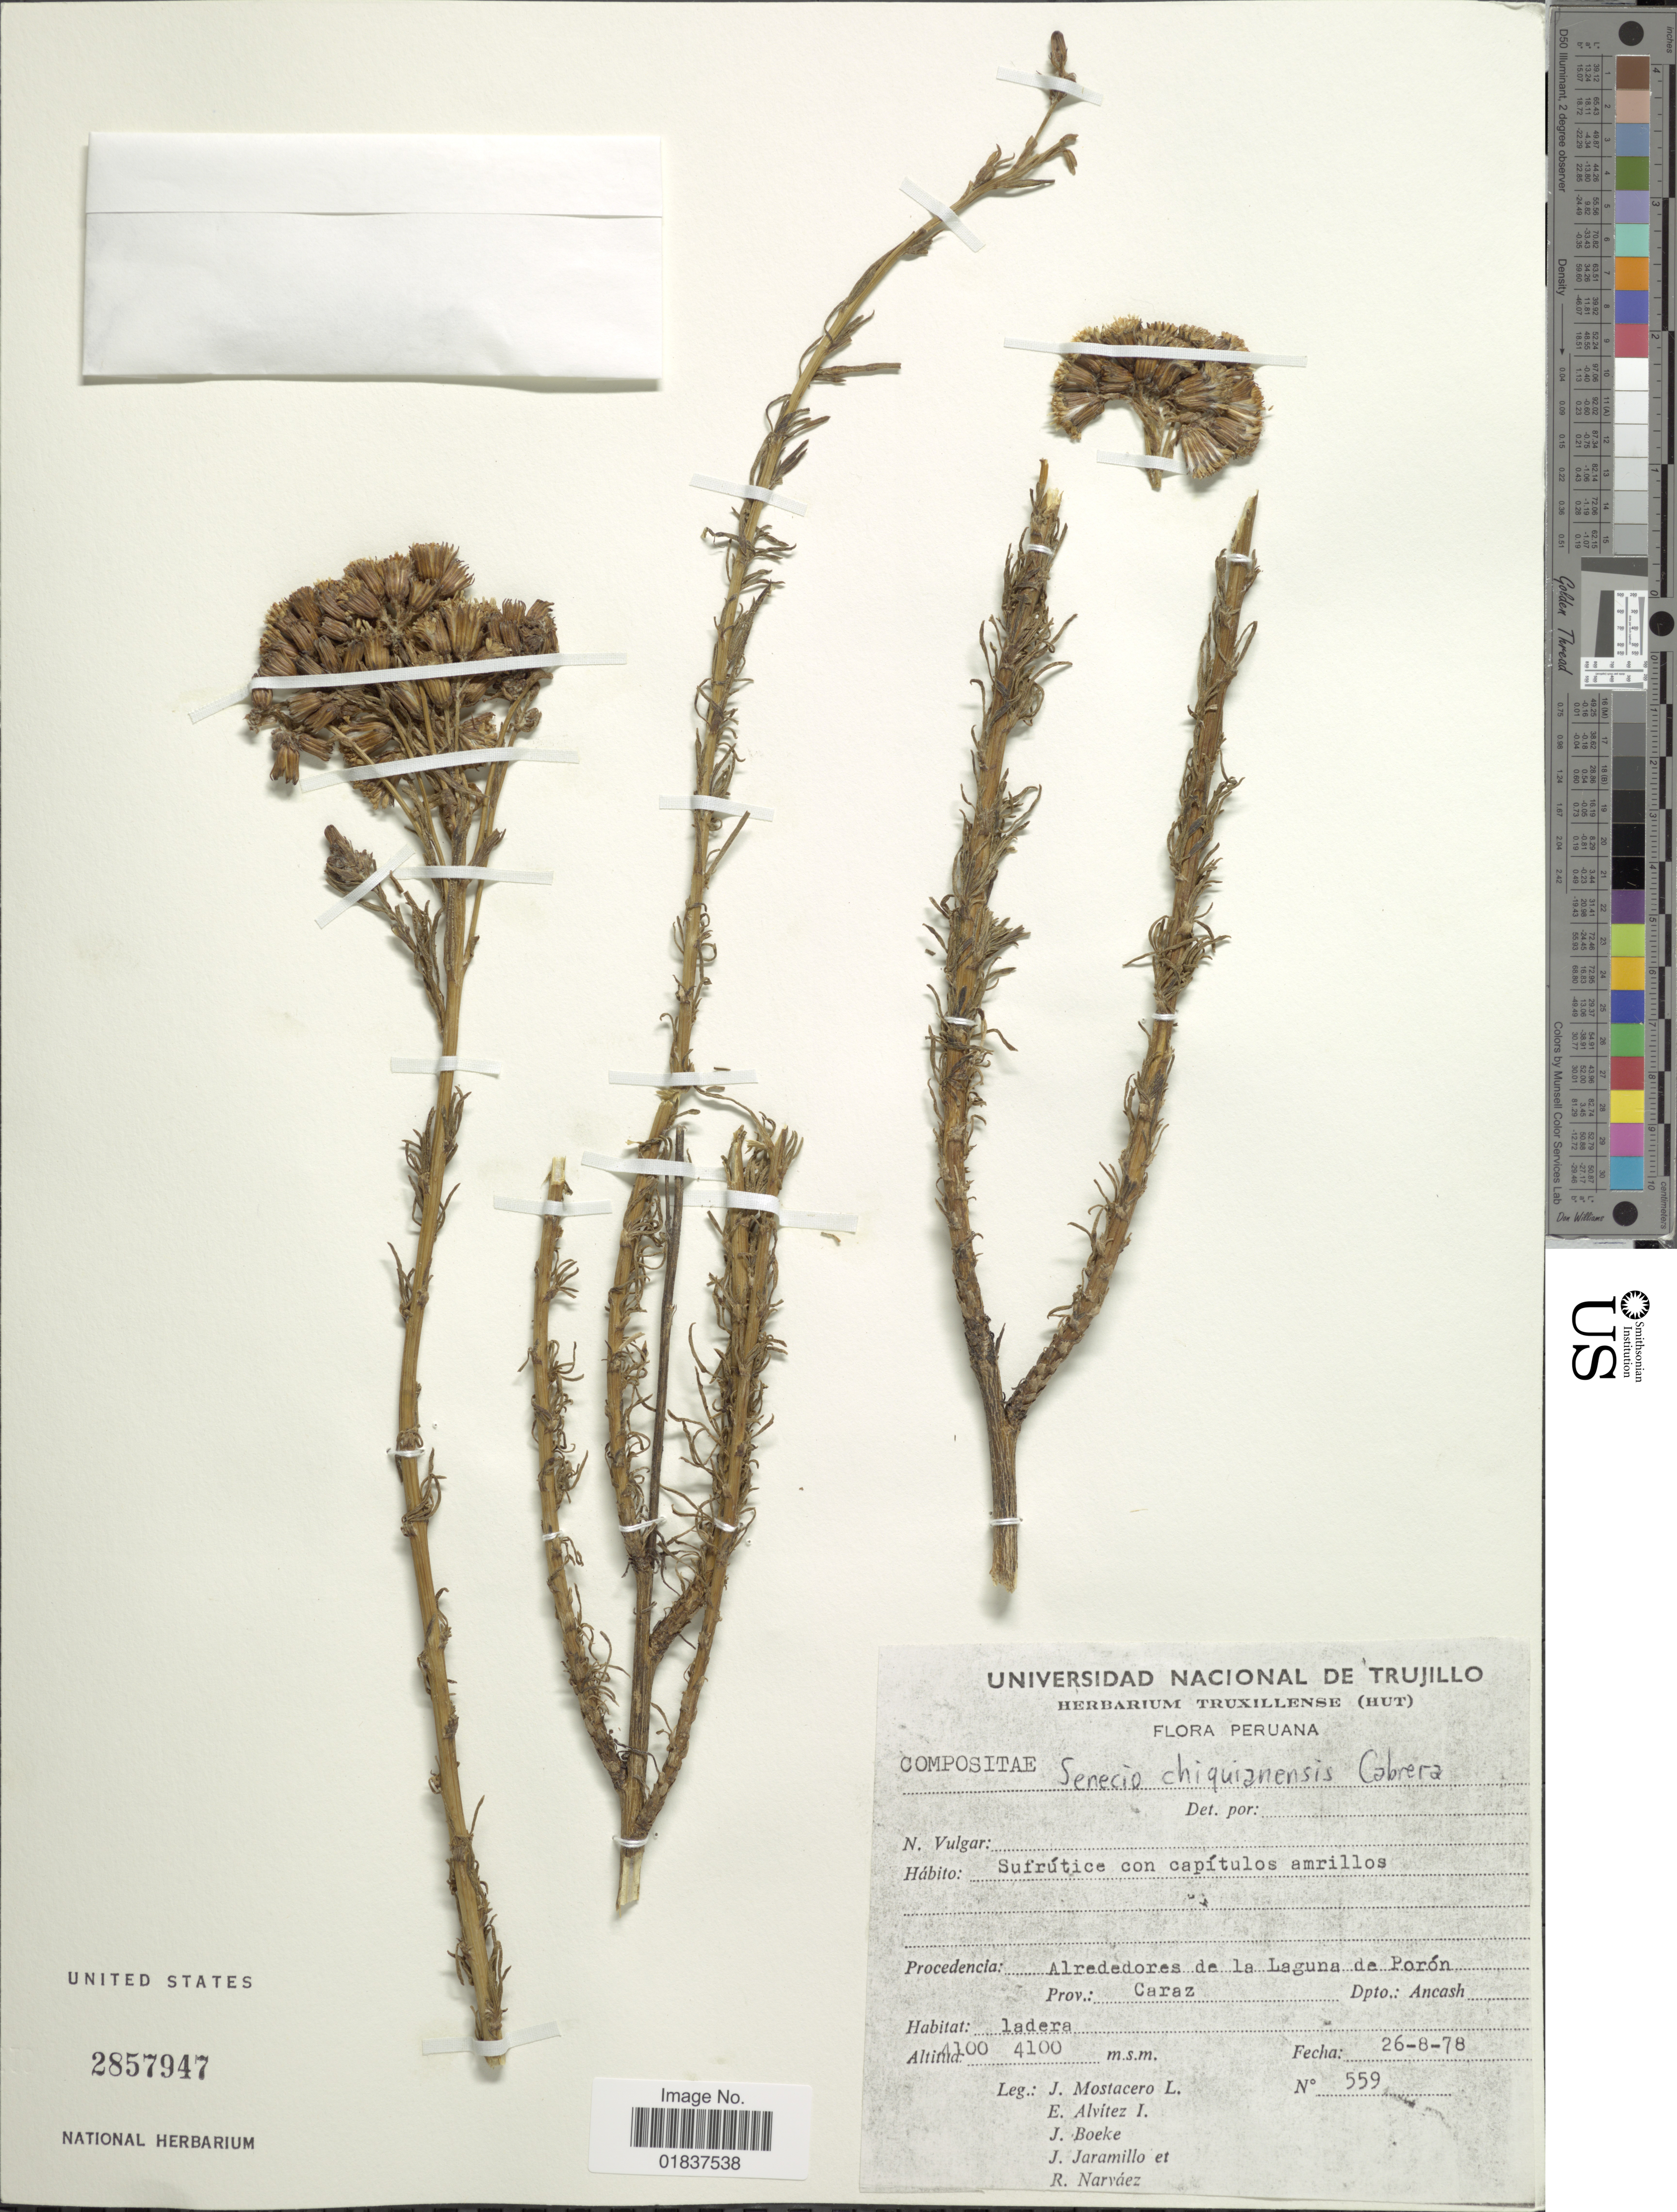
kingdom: Plantae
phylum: Tracheophyta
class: Magnoliopsida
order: Asterales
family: Asteraceae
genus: Senecio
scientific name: Senecio chiquianensis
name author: Cabrera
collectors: J. Mostacero L., E. Alvitez I., J. D. Boeke, J. Jaramillo & R. Narváez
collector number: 559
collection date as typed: Transcribed d/m/y: 26/8/78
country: Peru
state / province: Ancash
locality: Alrededores de la Laguna de Poron. Prov.: Caraz. Dpto.: Ancash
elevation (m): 4100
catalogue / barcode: US 2857947